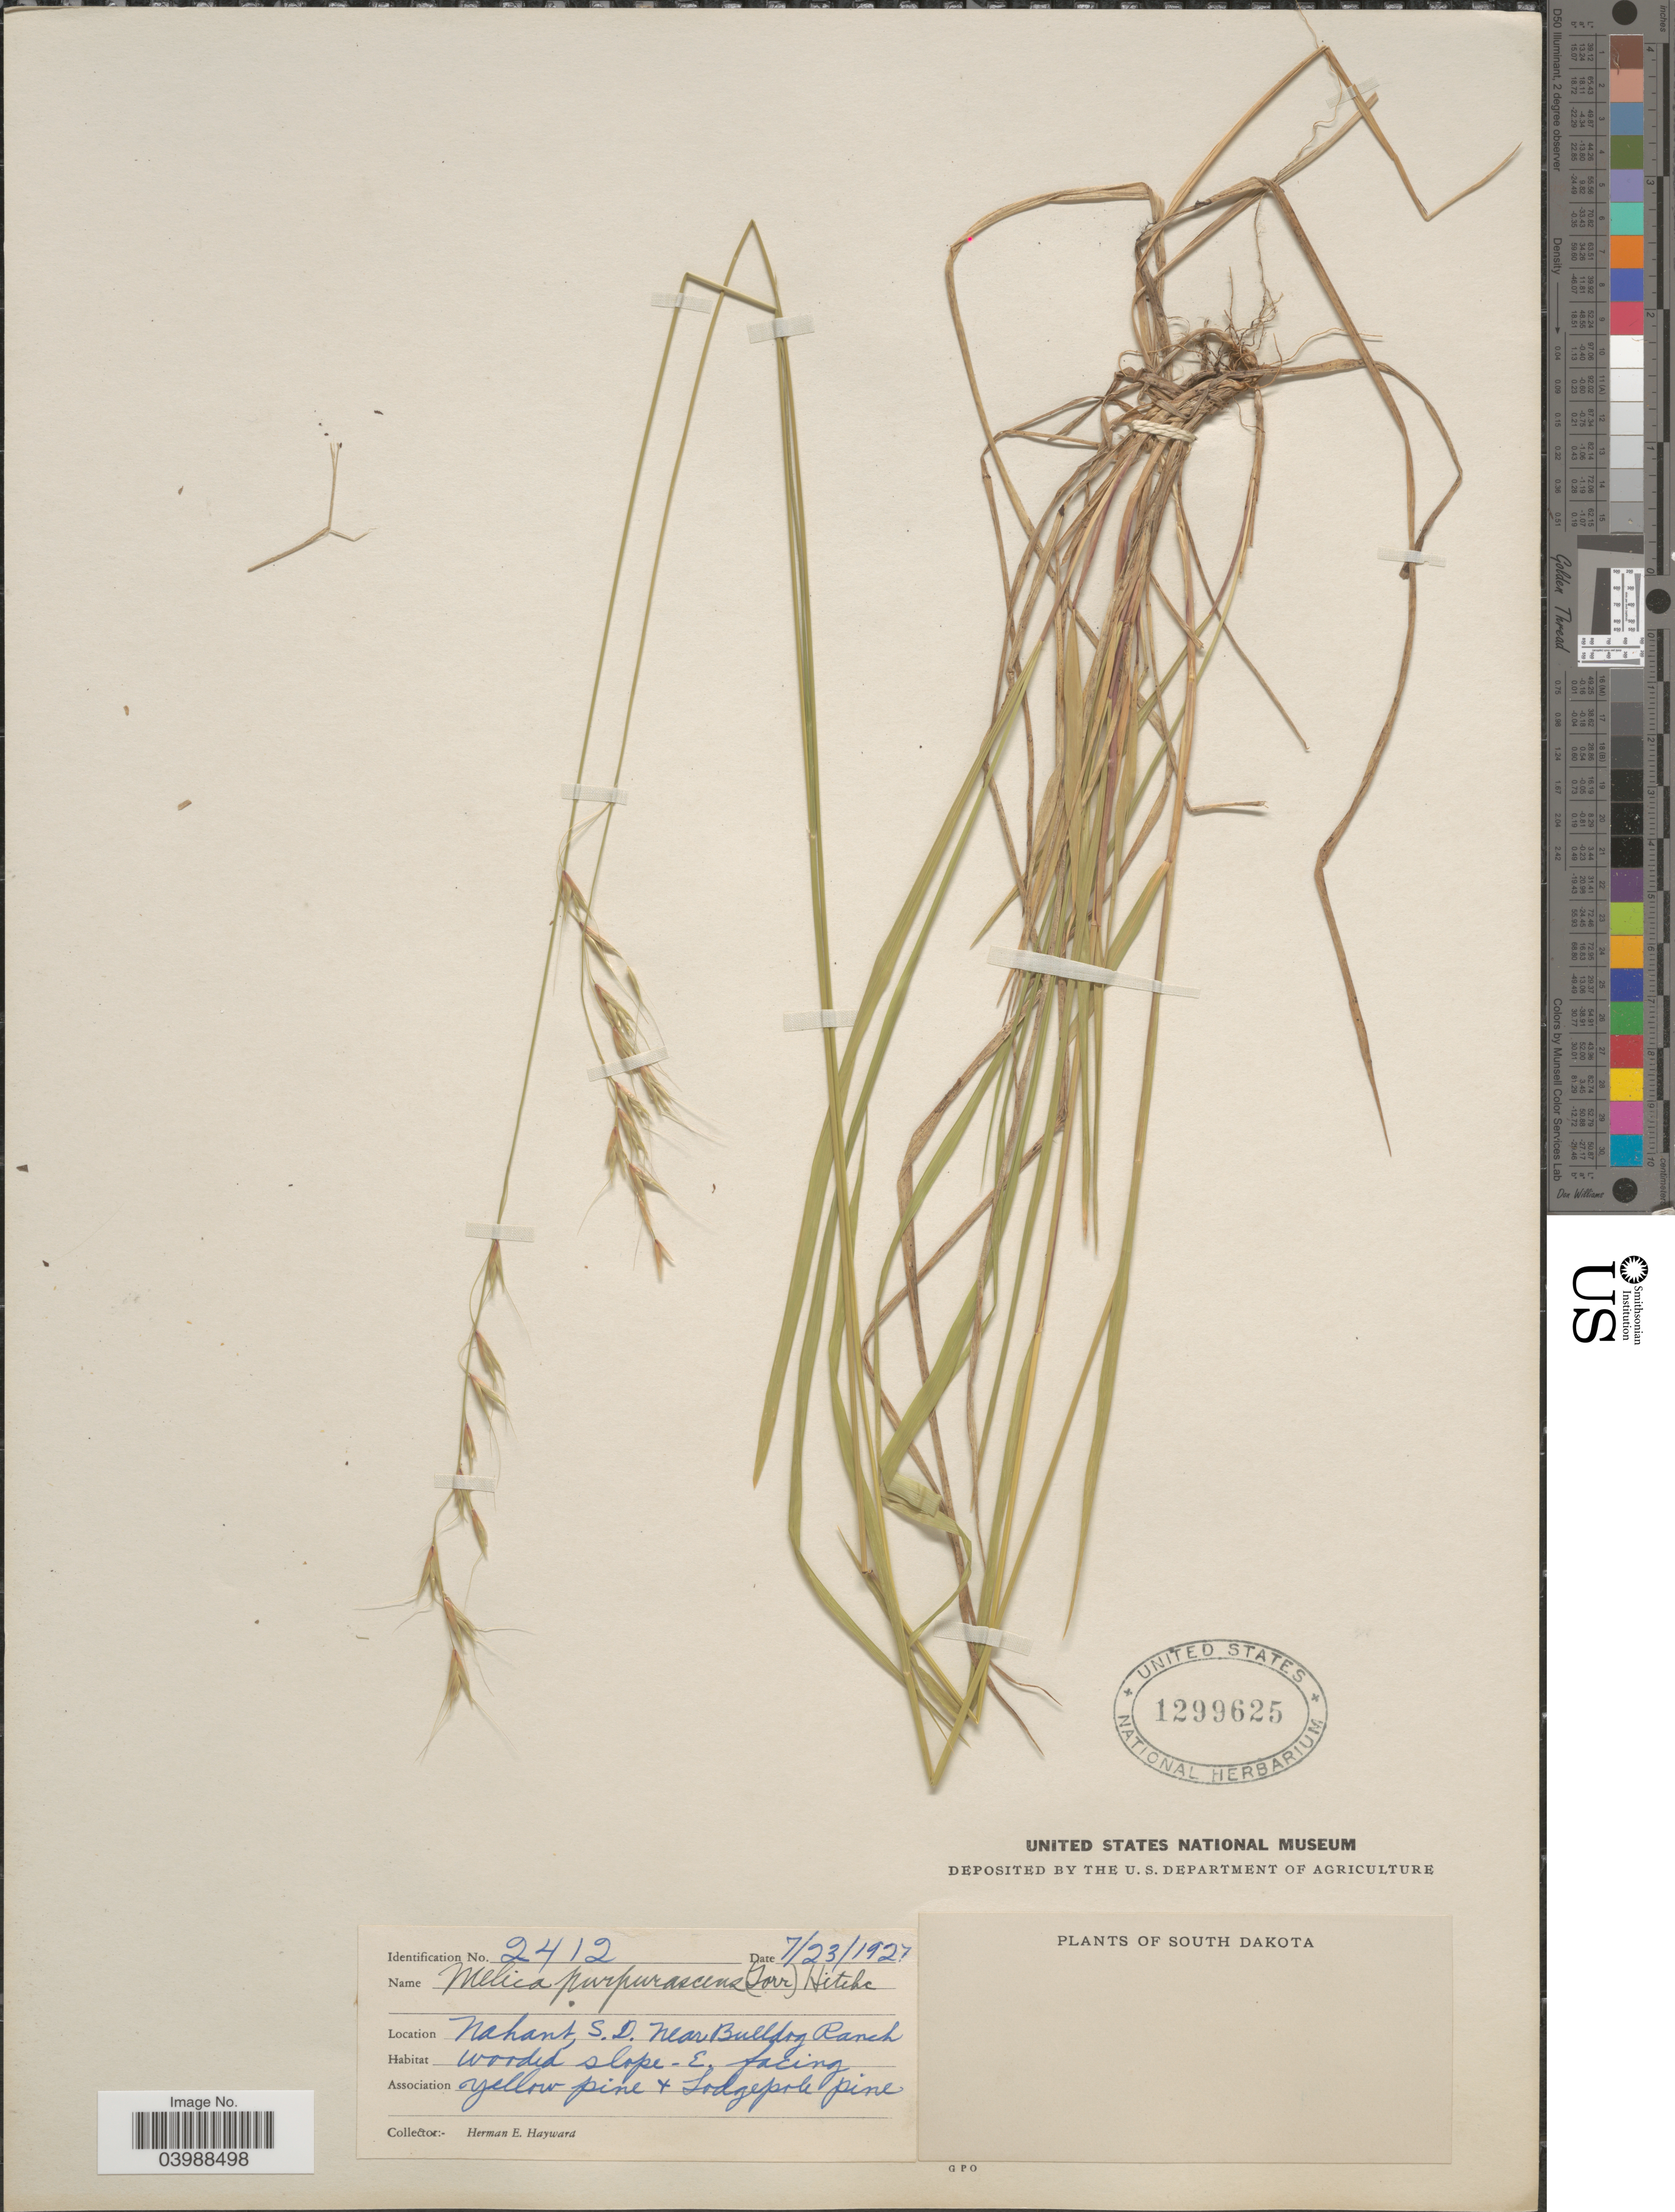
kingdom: Plantae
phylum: Tracheophyta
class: Liliopsida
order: Poales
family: Poaceae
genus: Schizachne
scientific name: Schizachne purpurascens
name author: (Torr.) Swallen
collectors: H. Hayward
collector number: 2412 ?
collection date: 1927-07-23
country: United States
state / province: South Dakota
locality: Nahant, near Bulldog Ranch. Wooded slope - E. facing.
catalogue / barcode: US 1299625